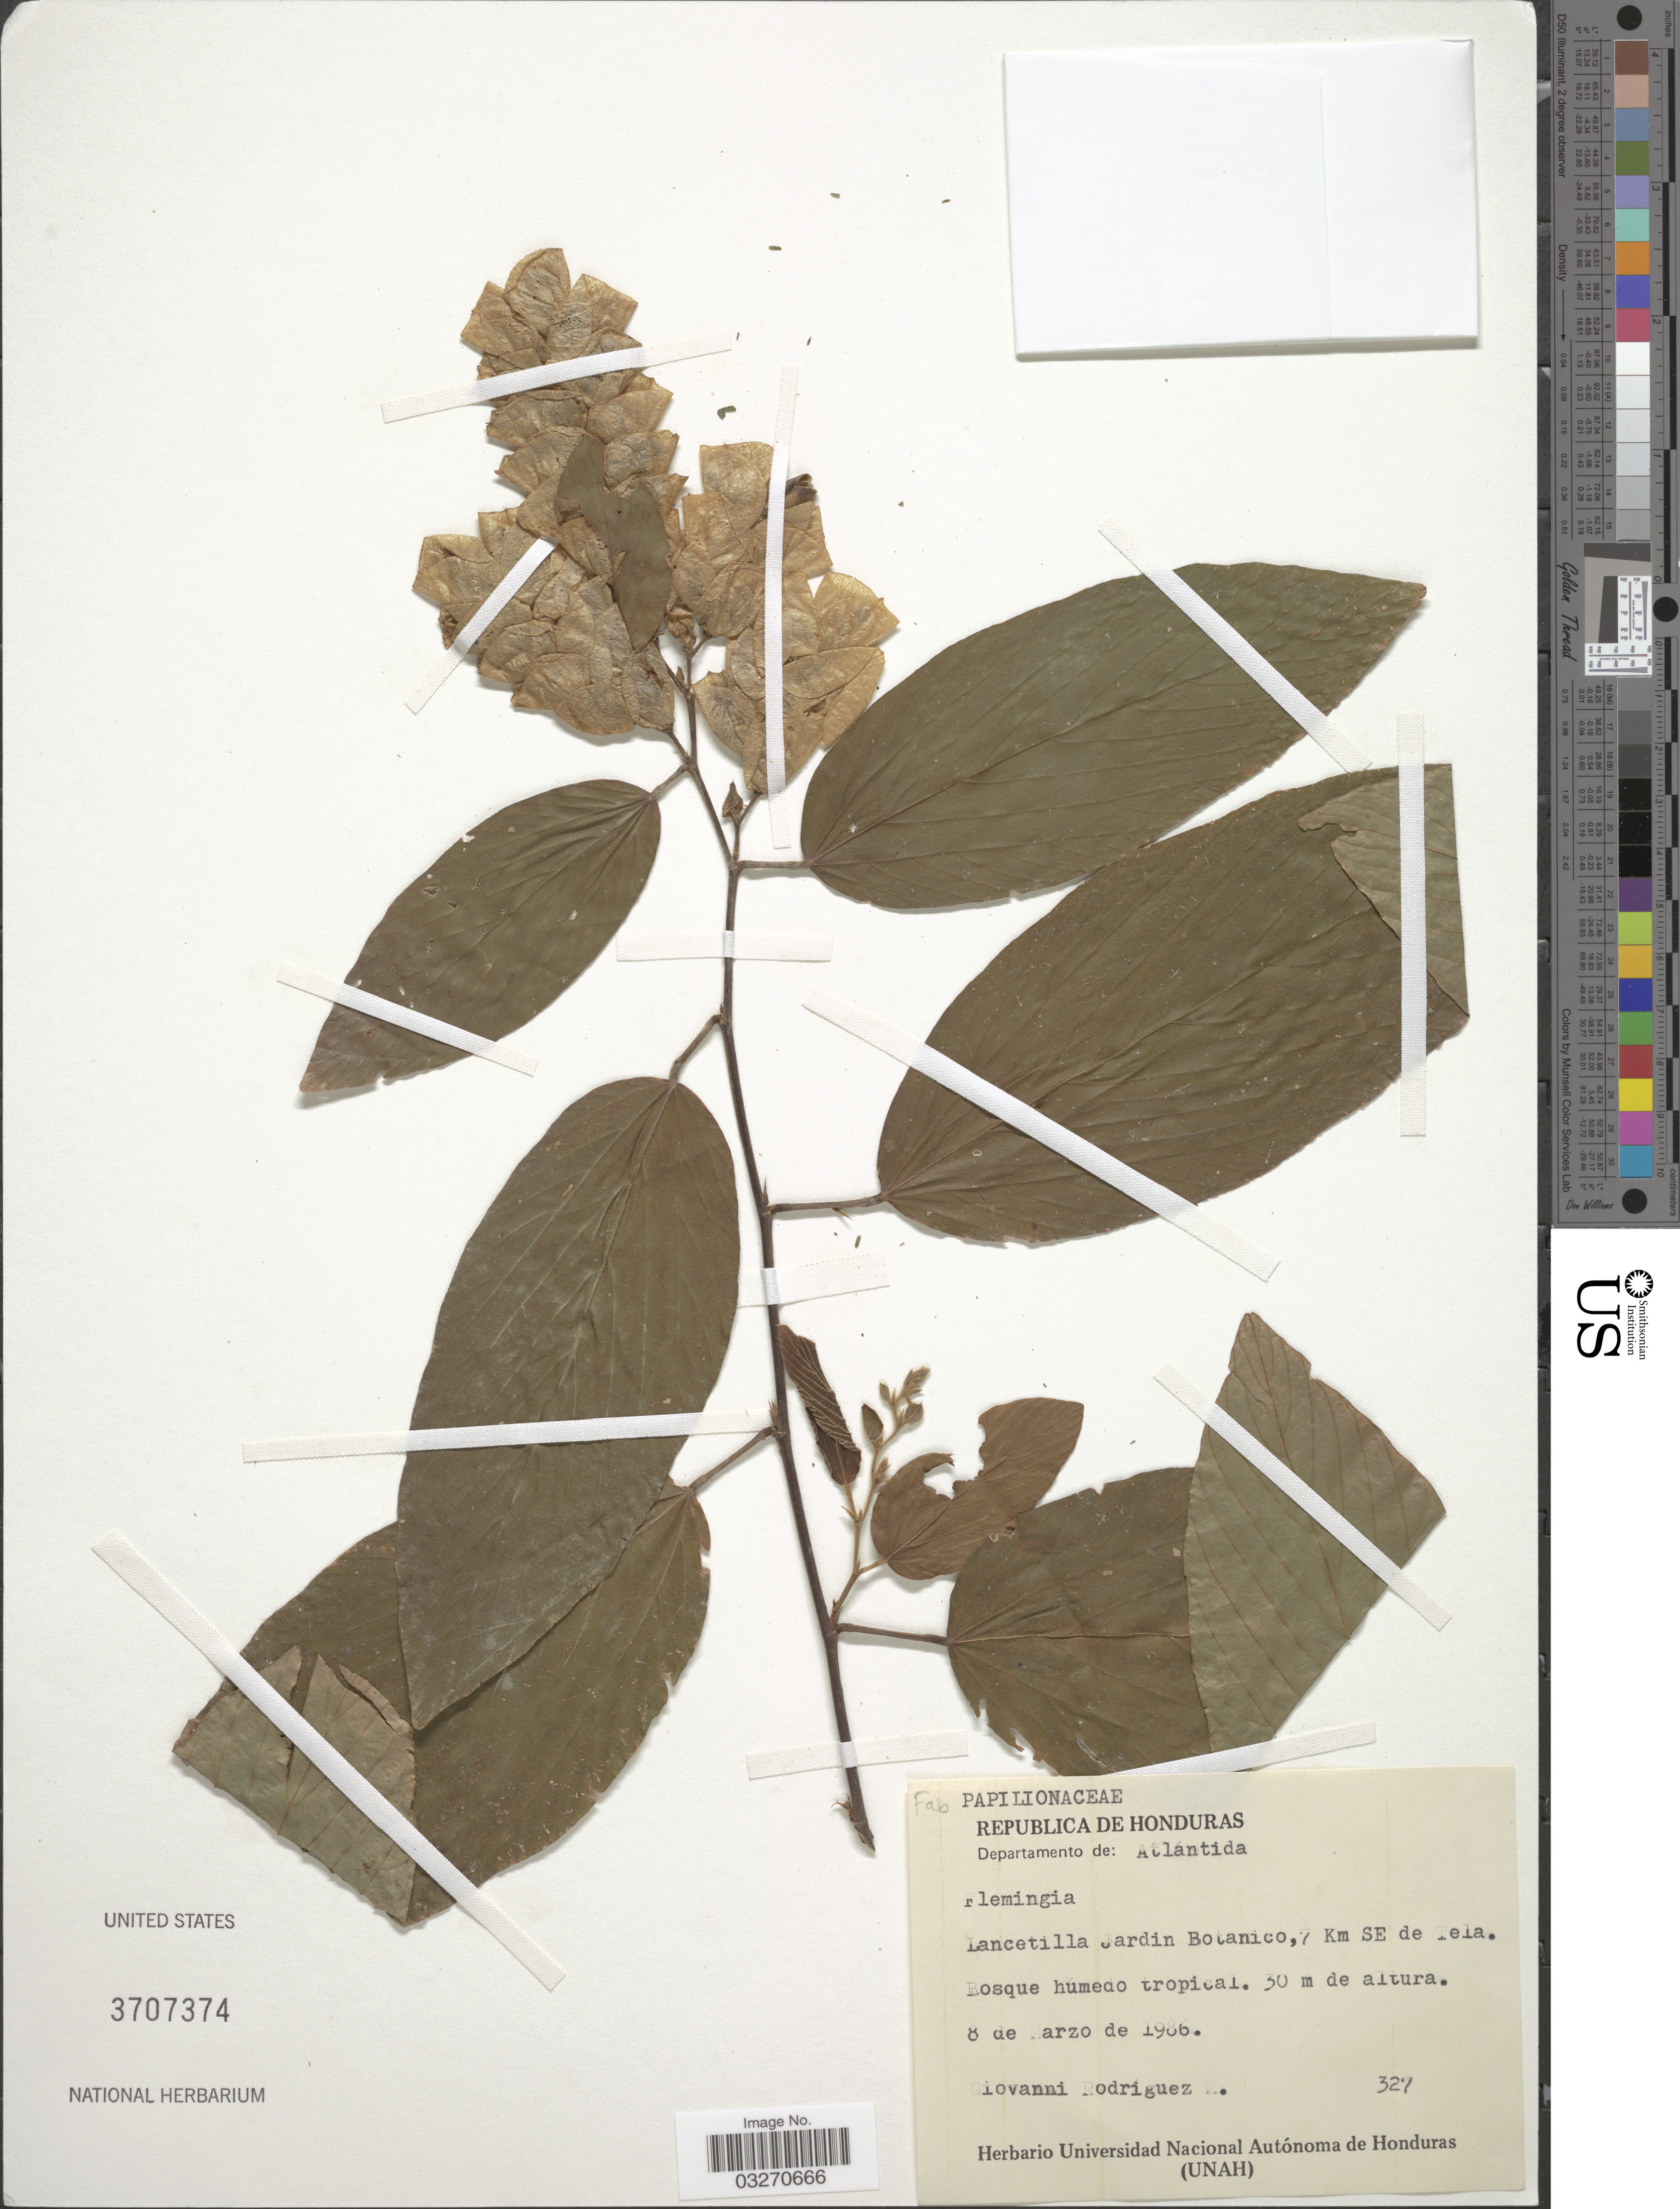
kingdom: Plantae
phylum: Tracheophyta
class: Magnoliopsida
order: Fabales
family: Fabaceae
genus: Flemingia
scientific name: Flemingia sp.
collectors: G. Rodríguez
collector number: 327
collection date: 1986-03-08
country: Honduras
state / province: Atlántida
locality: Departamento de: Atlántida. Lancetilla Jardin Botanico, 7 Km SE de Tela.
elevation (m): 30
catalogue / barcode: US 3707374